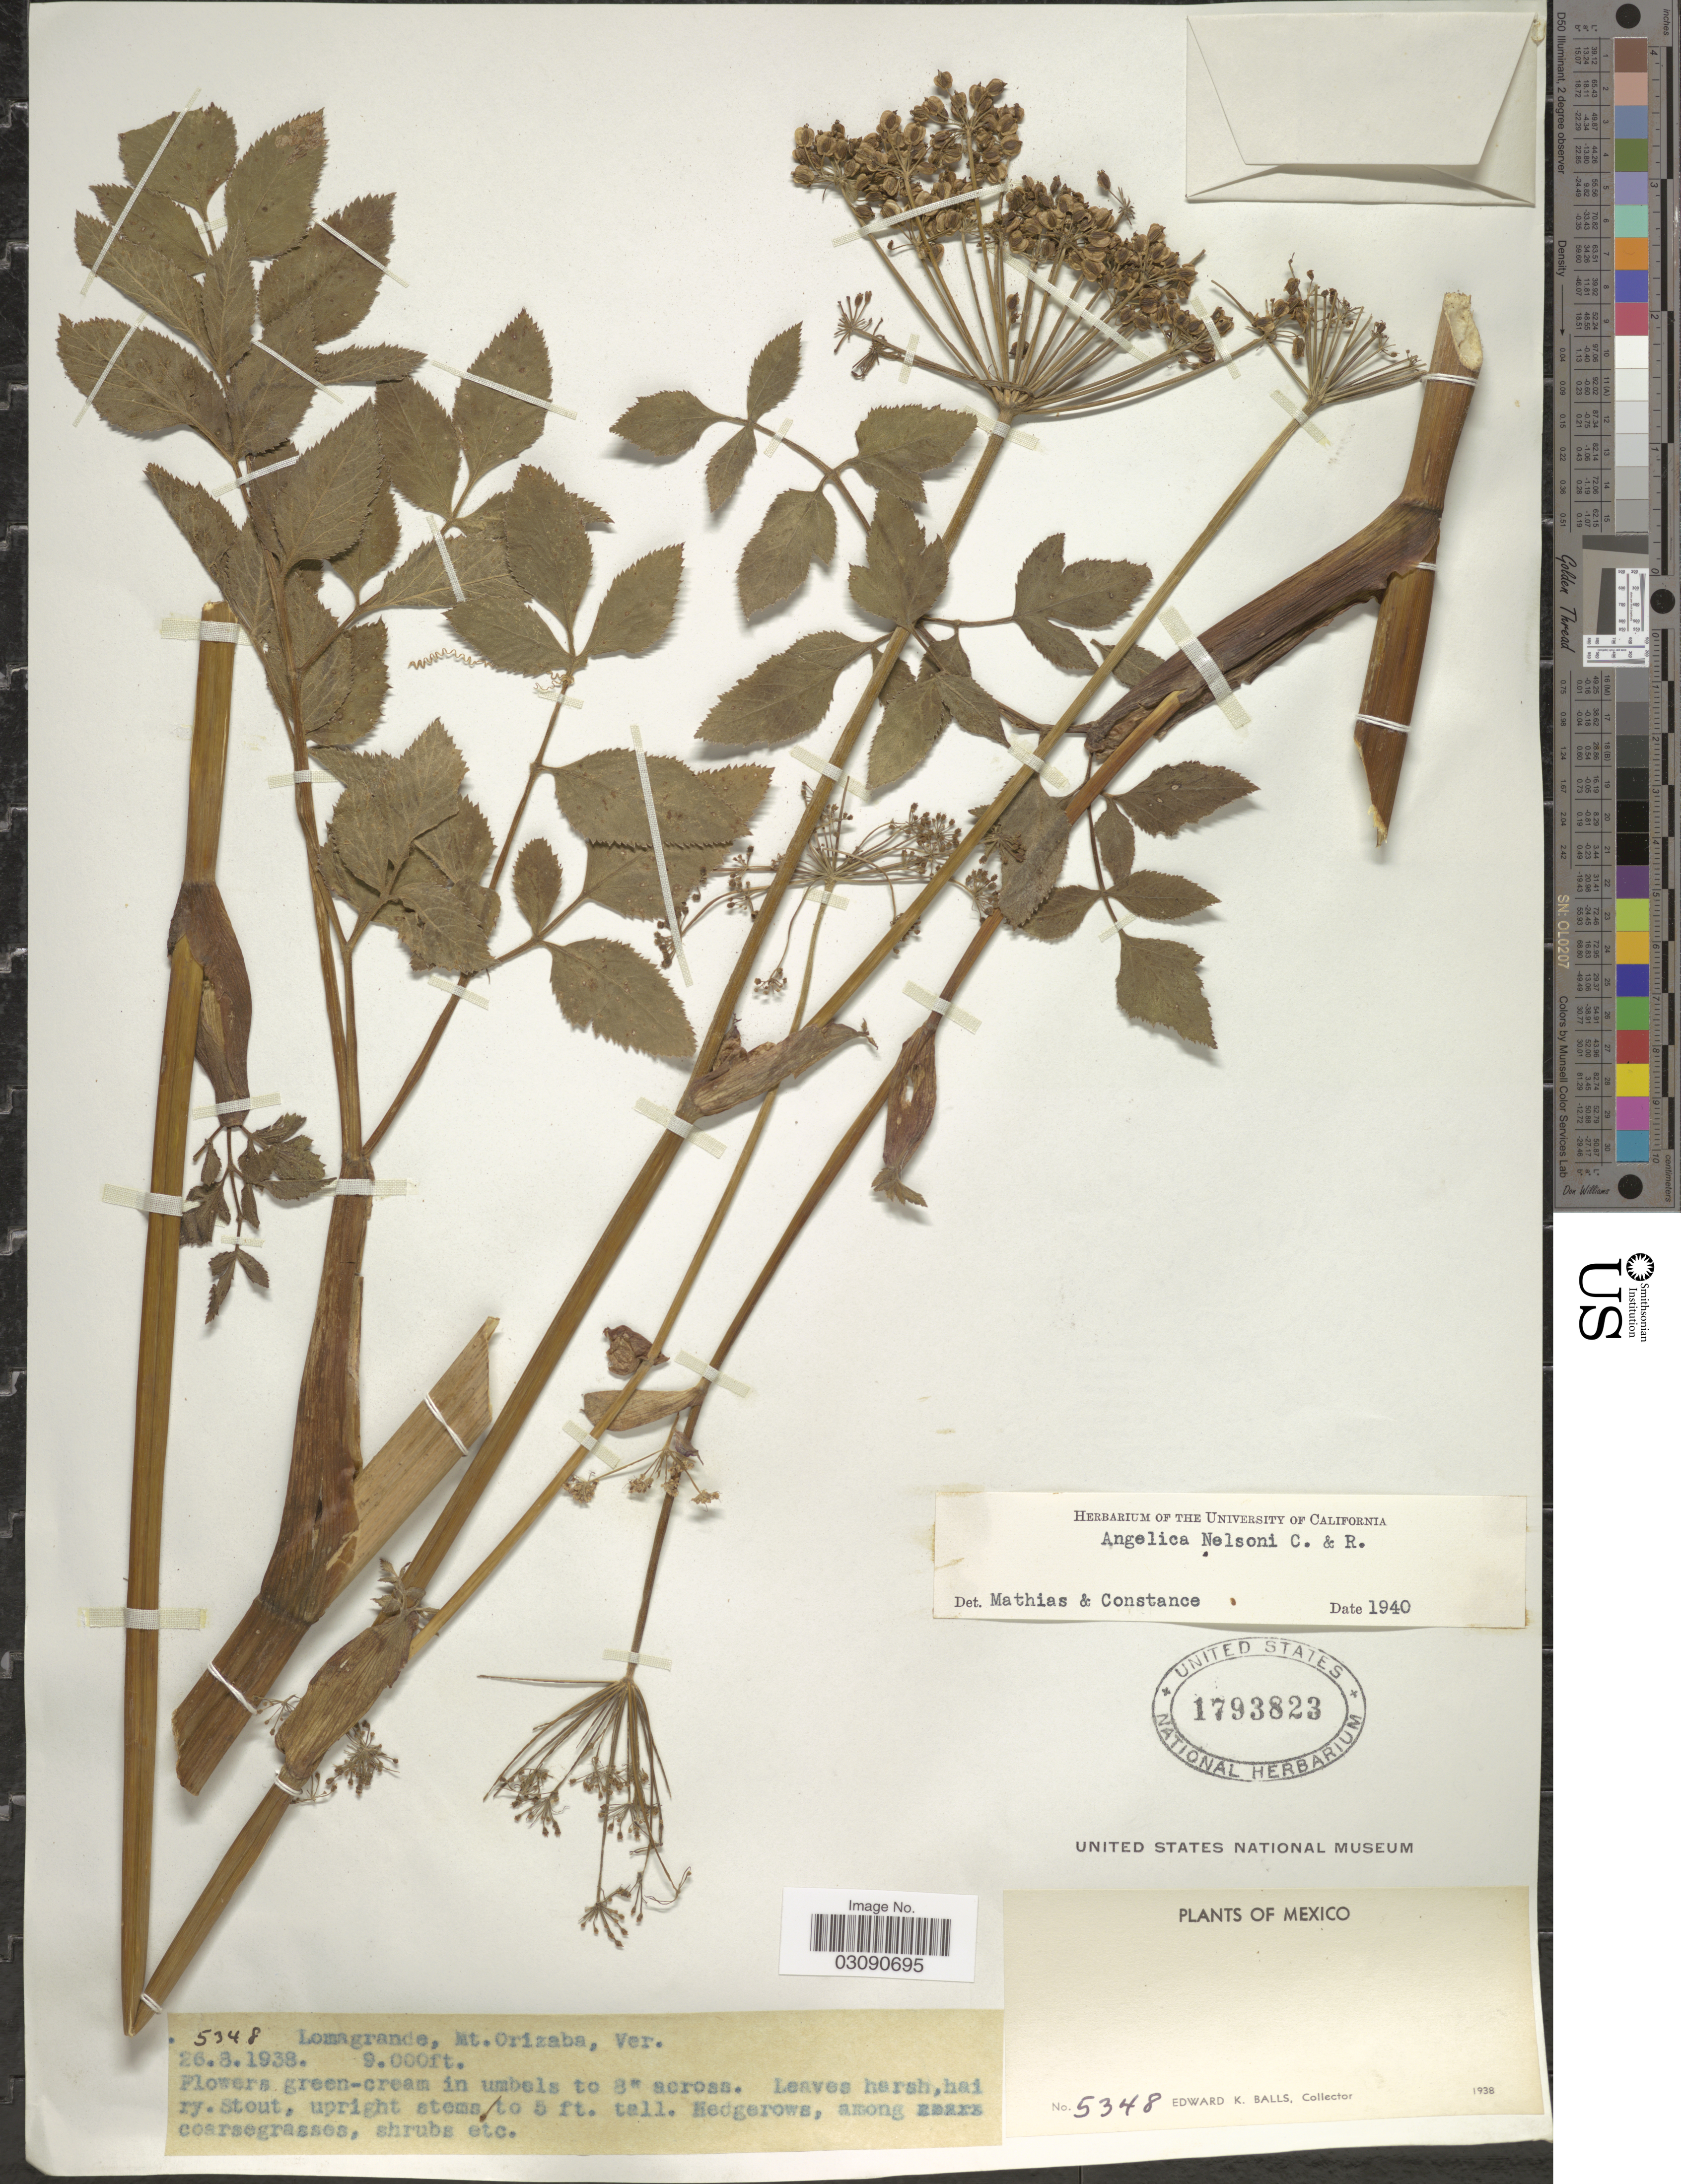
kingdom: Plantae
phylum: Tracheophyta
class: Magnoliopsida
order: Apiales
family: Apiaceae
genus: Angelica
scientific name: Angelica nelsonii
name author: J.M. Coult. & Rose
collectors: E. K. Balls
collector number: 5348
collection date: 1938-08-26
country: Mexico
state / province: Veracruz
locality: Lomagrande, Mt. Orizaba, Ver.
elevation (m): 2743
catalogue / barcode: US 1793823